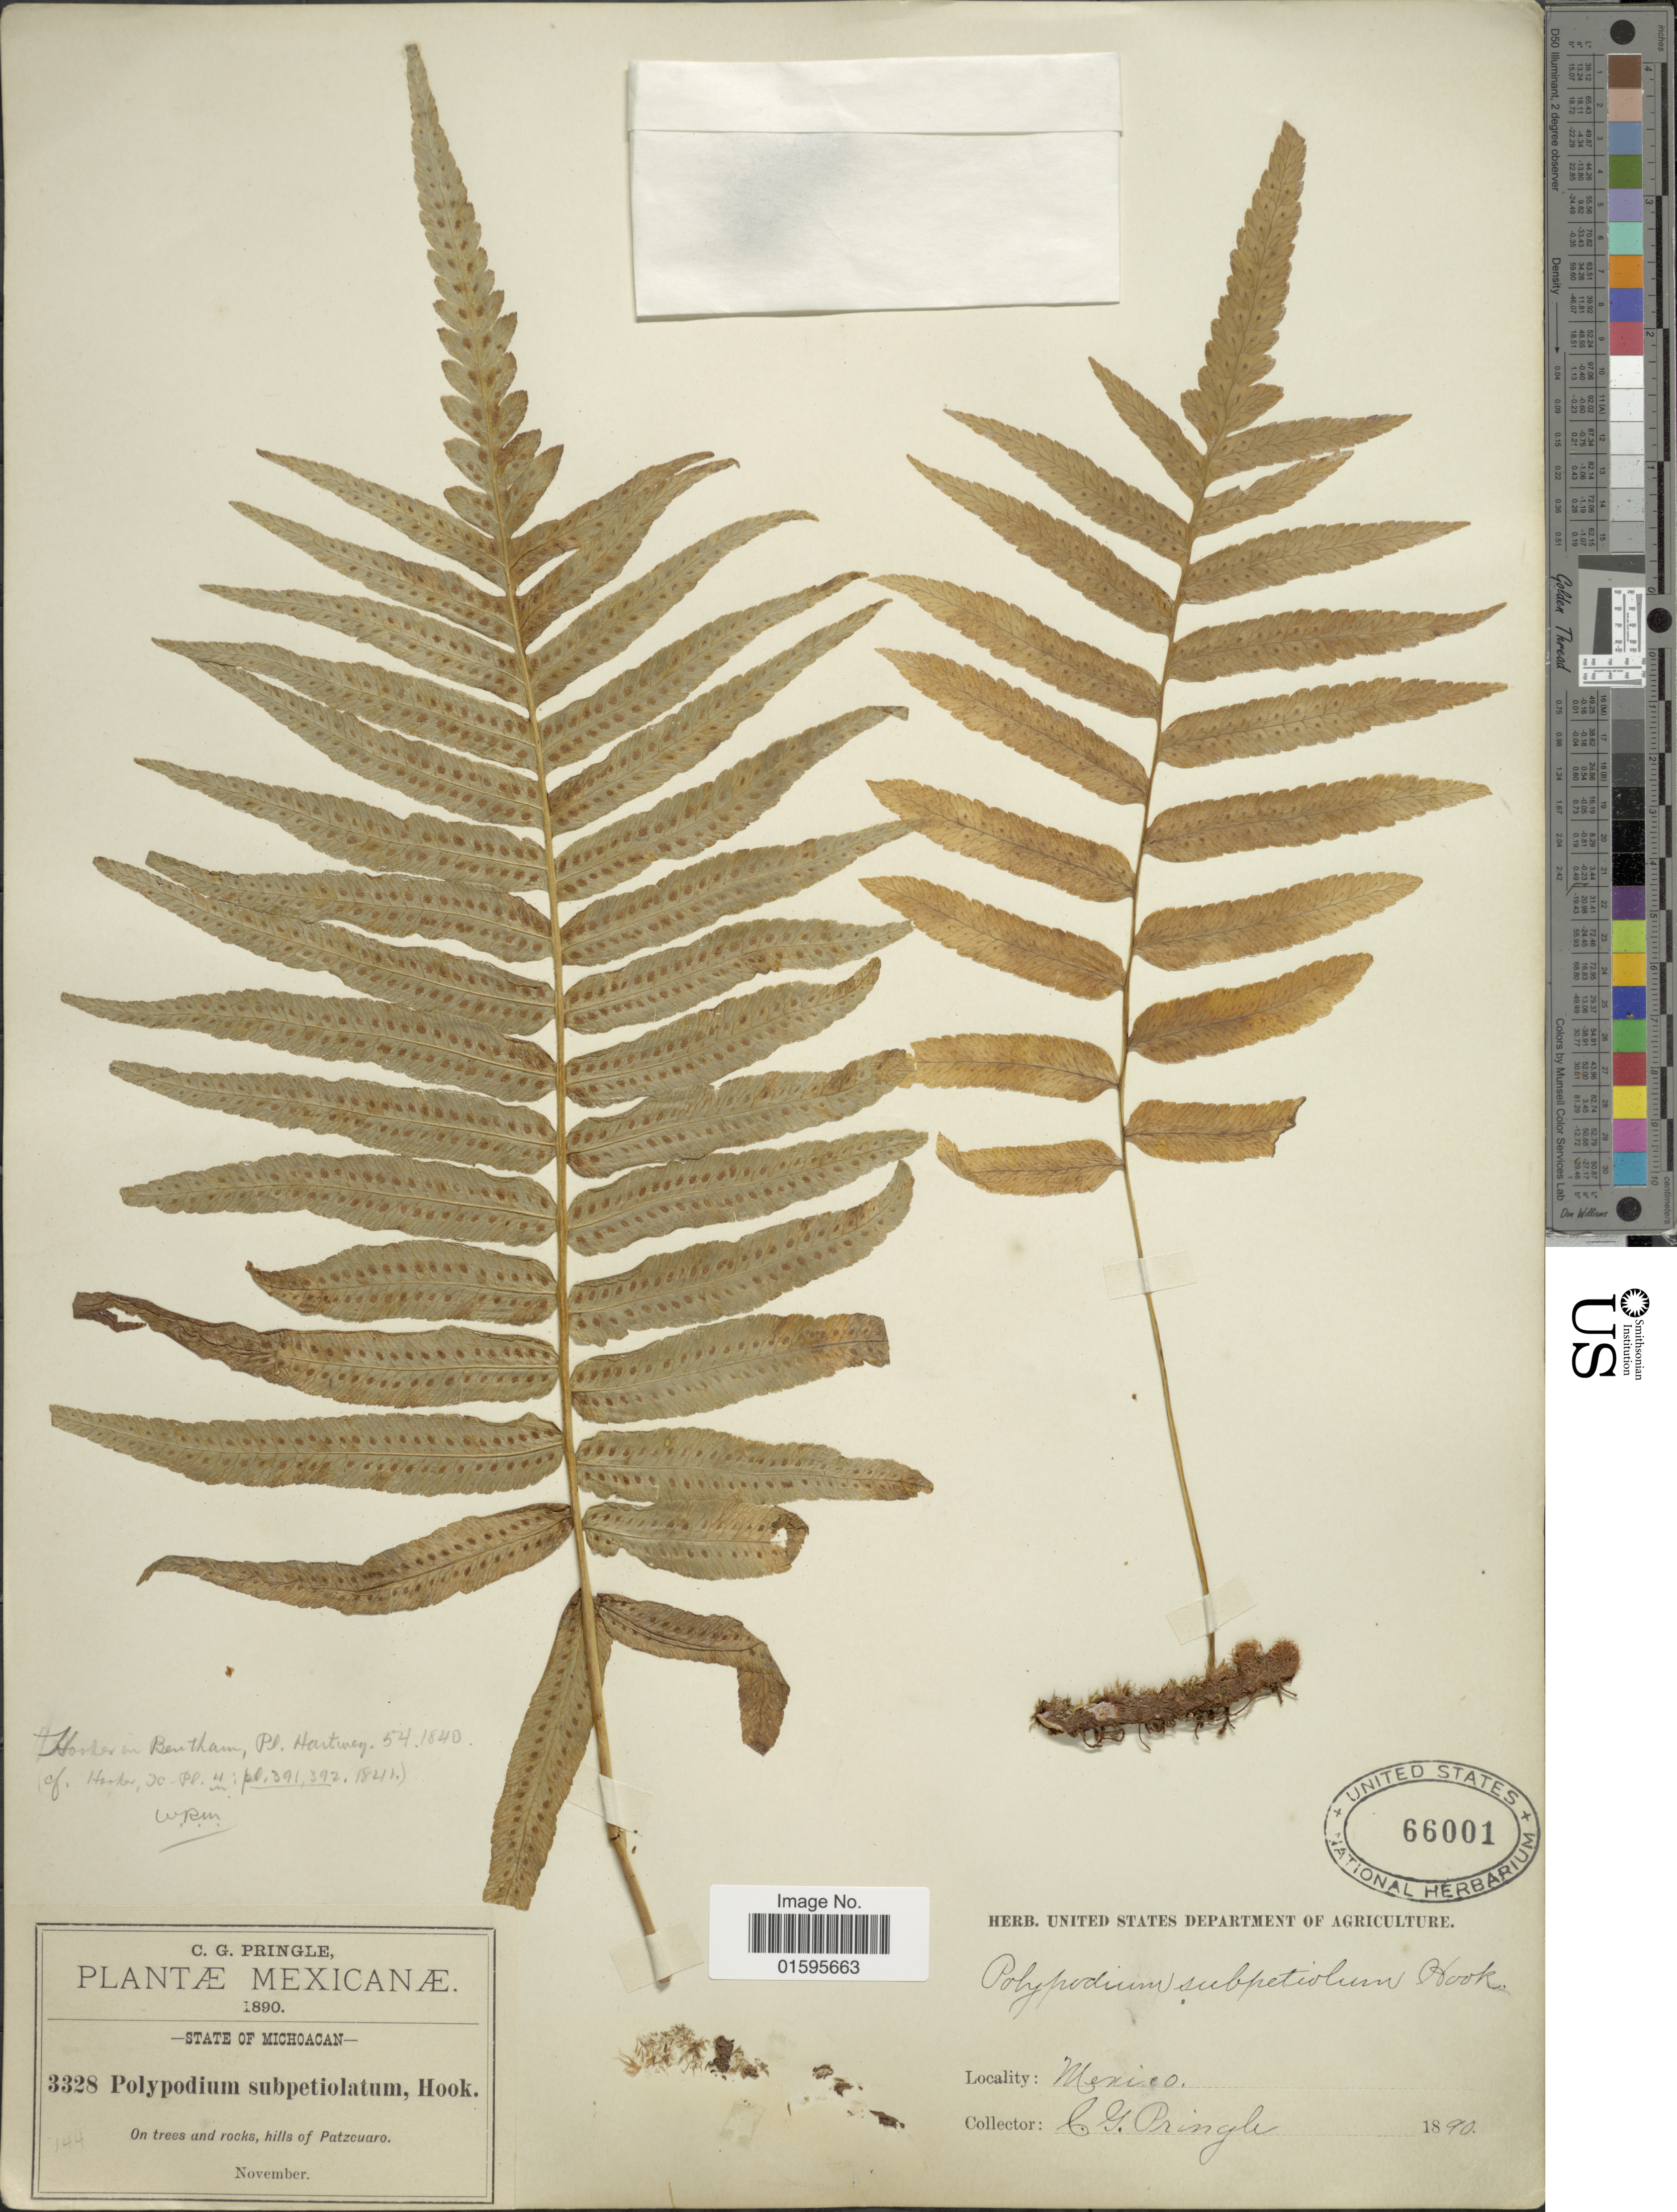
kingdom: Plantae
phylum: Tracheophyta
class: Polypodiopsida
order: Polypodiales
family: Polypodiaceae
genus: Polypodium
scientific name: Polypodium subpetiolatum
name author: Hook.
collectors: C. G. Pringle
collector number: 3328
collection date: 1890-11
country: Mexico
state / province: Michoacán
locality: Mexicanae, State of Michoacan, hills of Patzcuaro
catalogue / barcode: US 66001